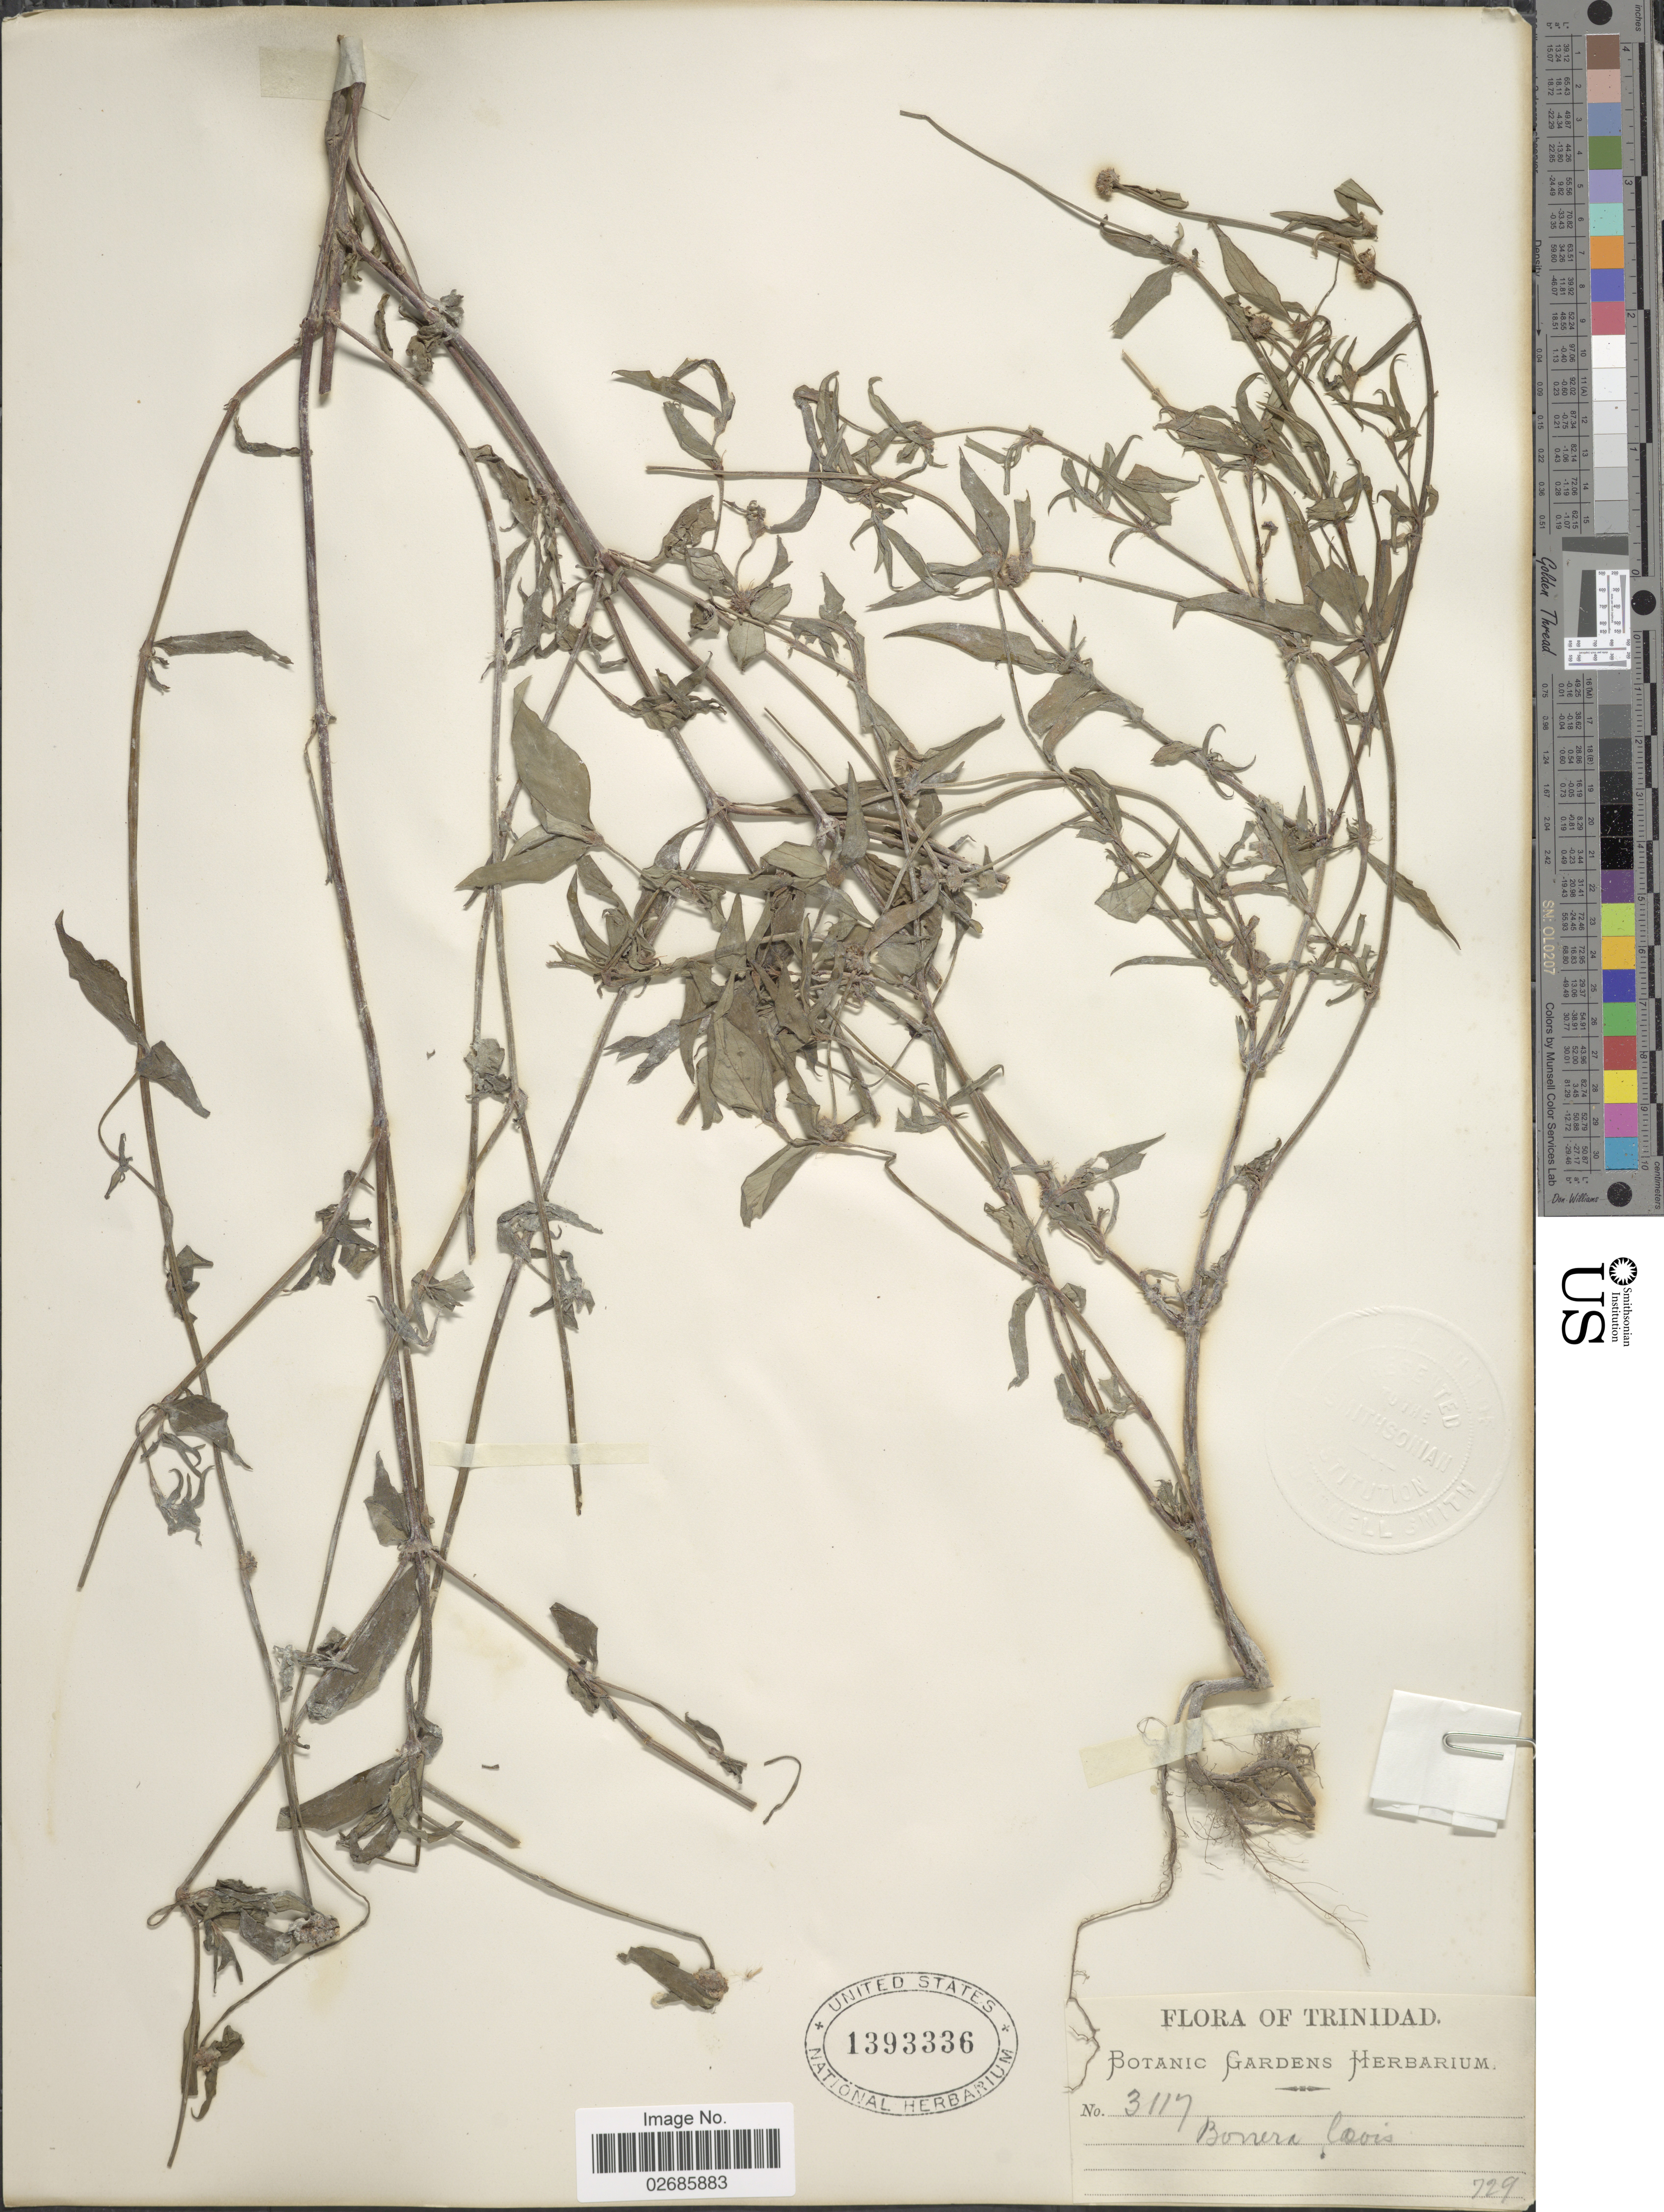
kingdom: Plantae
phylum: Tracheophyta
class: Magnoliopsida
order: Gentianales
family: Rubiaceae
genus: Borreria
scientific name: Borreria assurgens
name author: (Ruiz & Pav.) Griseb.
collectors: ex herb. Botanic Gardens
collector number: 3117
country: Trinidad and Tobago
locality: Trinidad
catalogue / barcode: US 1393336